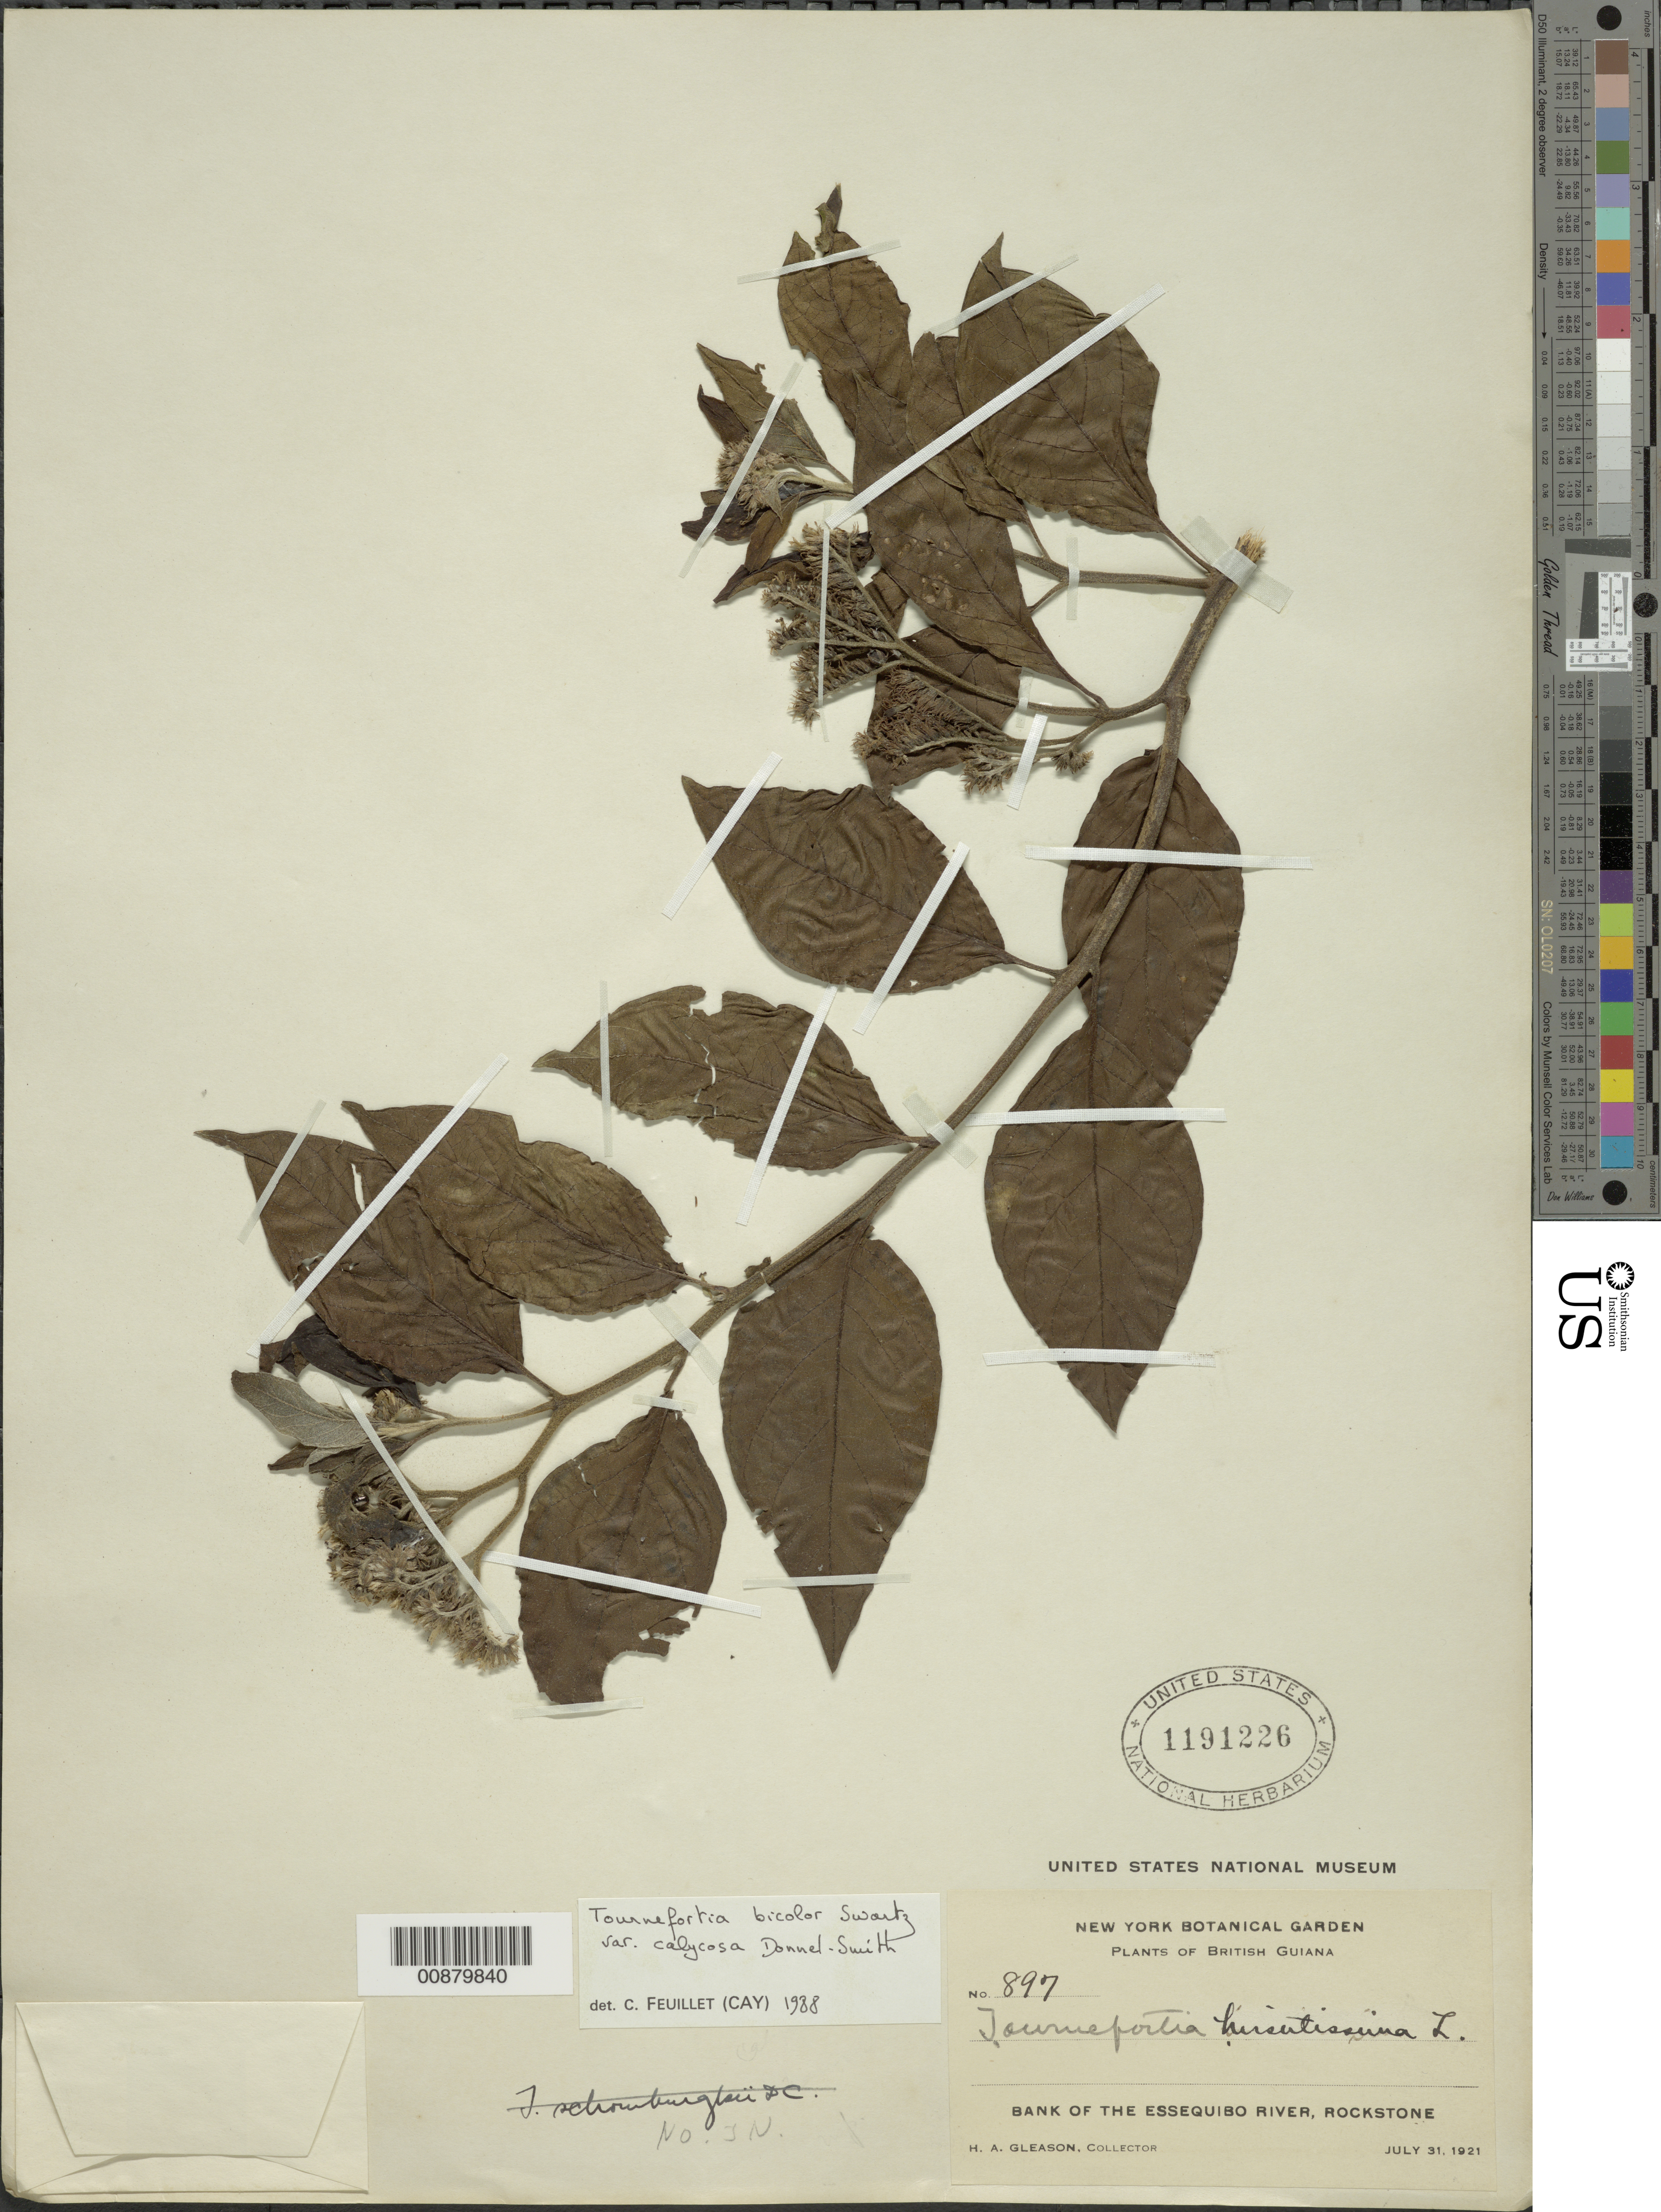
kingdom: Plantae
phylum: Tracheophyta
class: Magnoliopsida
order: Boraginales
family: Heliotropiaceae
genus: Tournefortia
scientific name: Tournefortia bicolor var. calycosa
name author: Donn. Sm.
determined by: Feuillet, C.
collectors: H. A. Gleason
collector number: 897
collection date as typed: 31-Jul-21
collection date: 1921-07-31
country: Guyana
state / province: U. Demerara-Berbice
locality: Rockstone, on the Essequibo River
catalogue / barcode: US 1191226